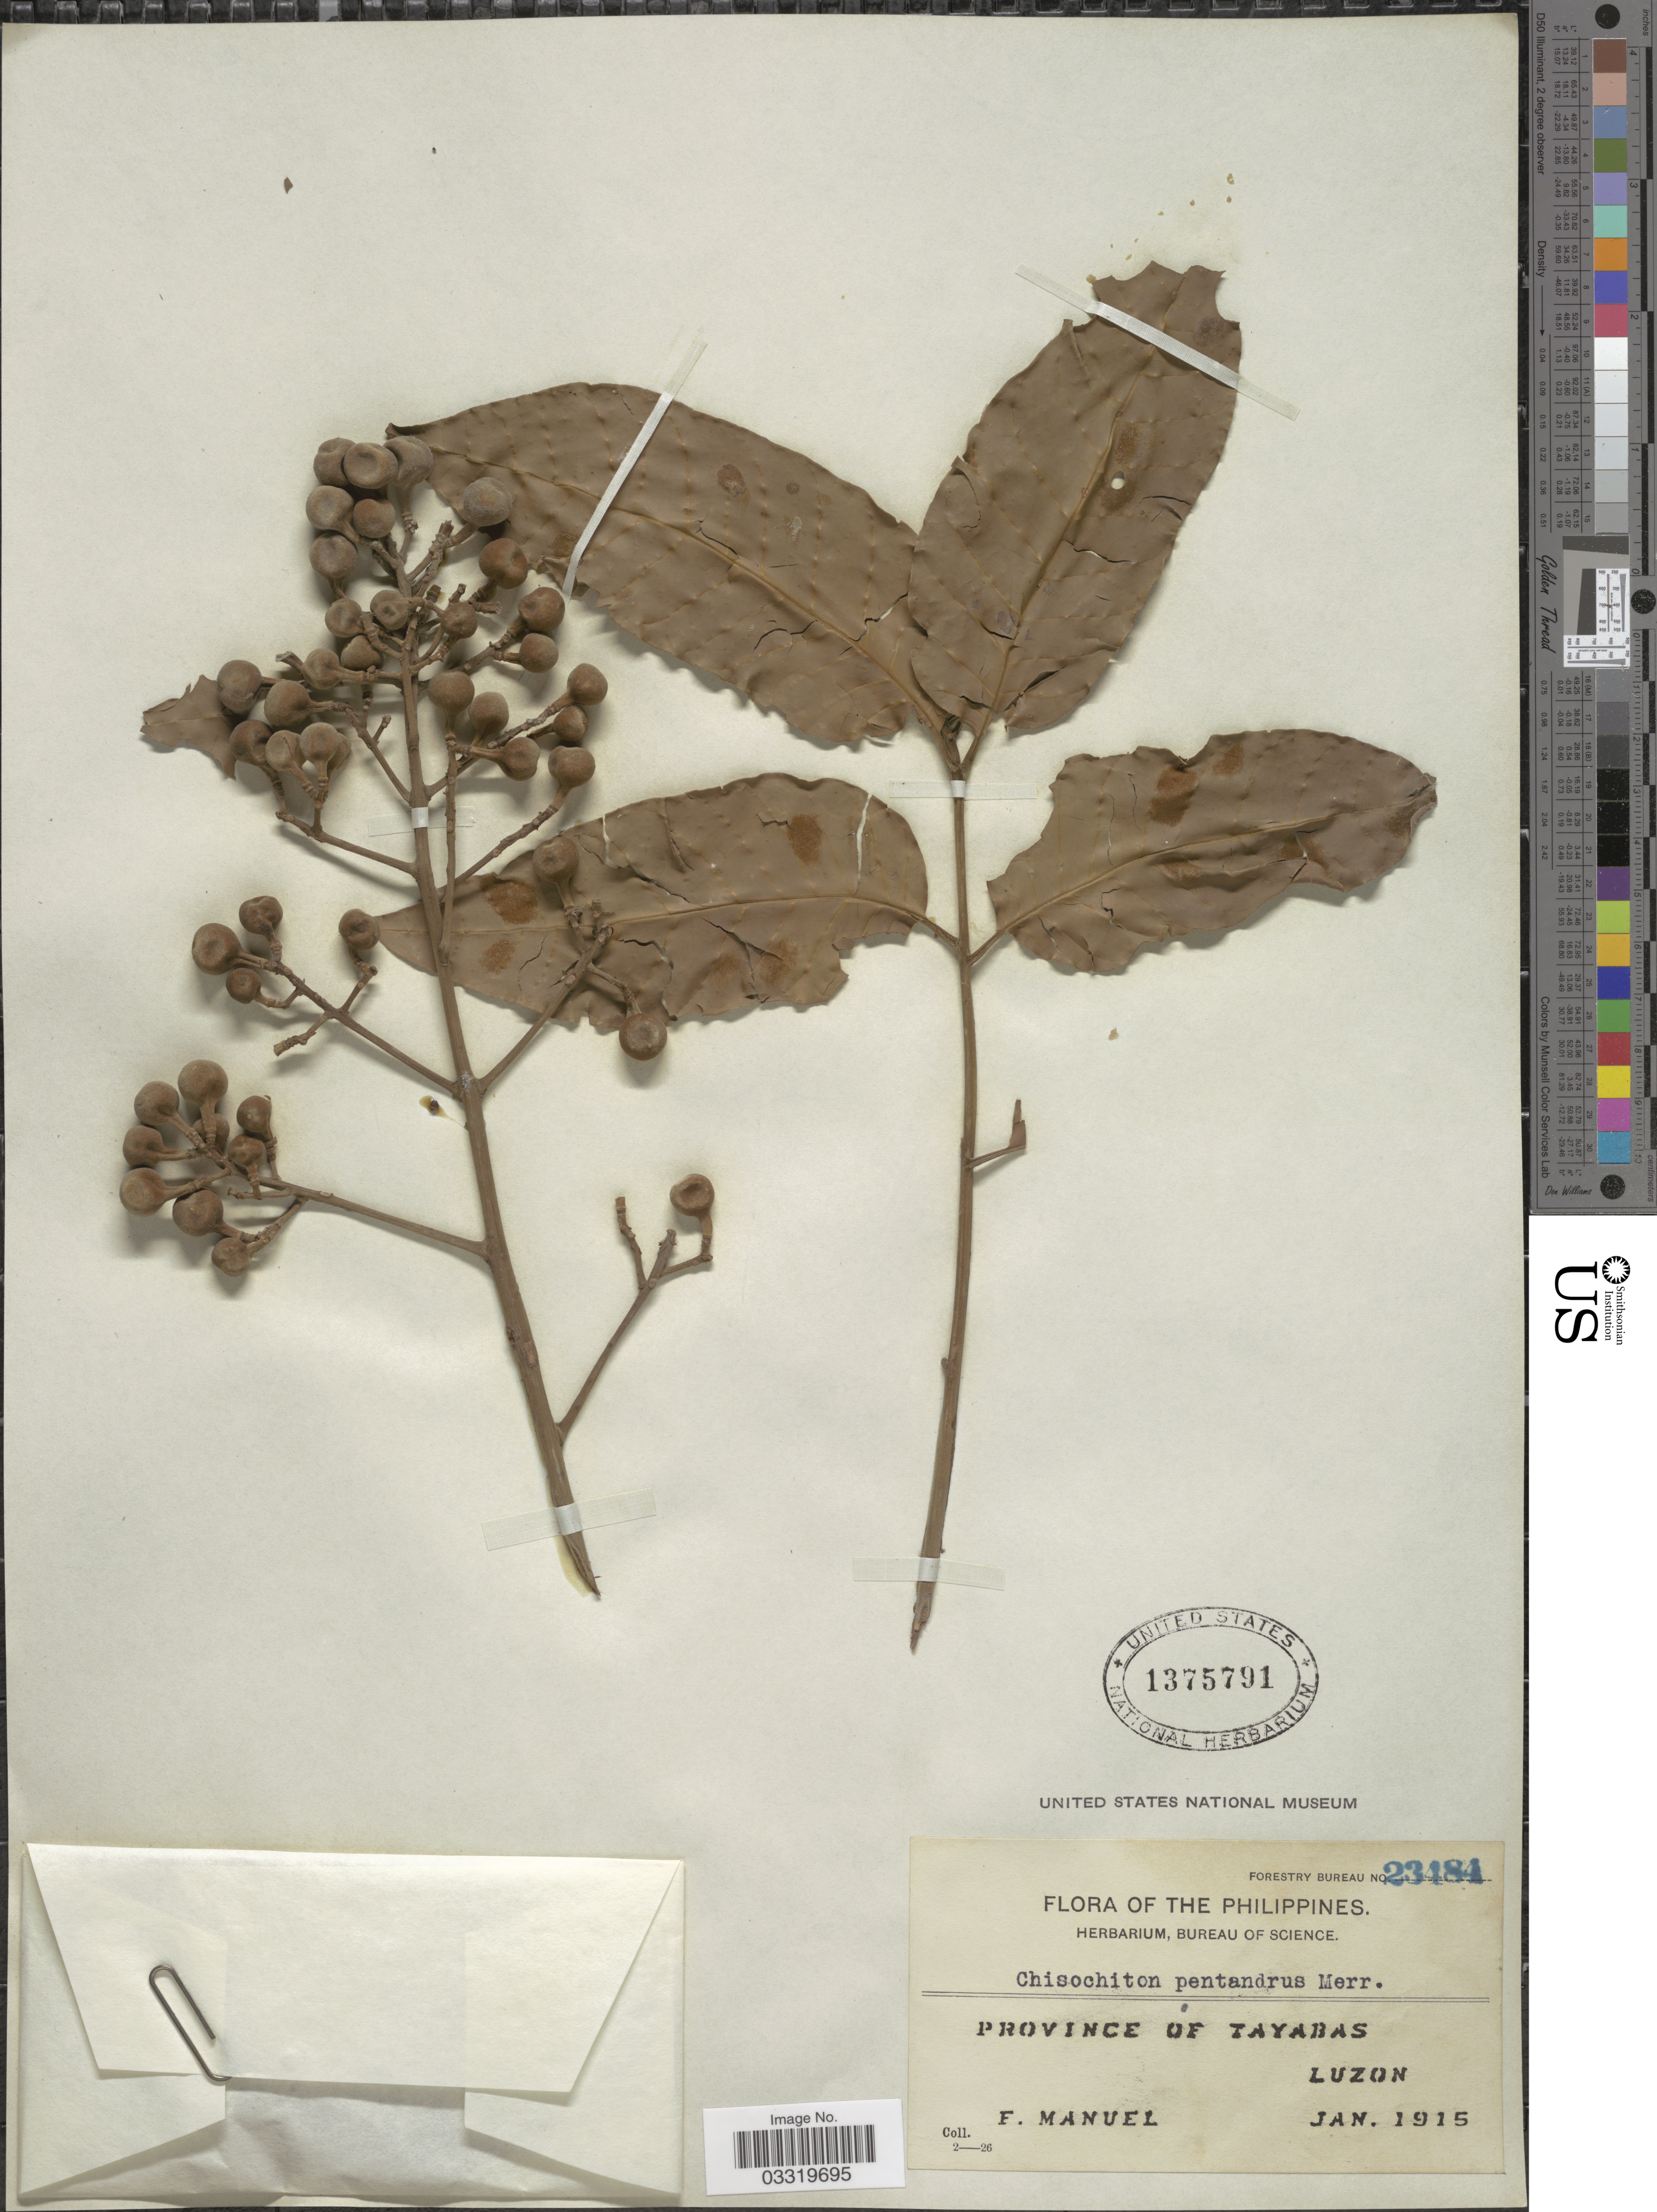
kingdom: Plantae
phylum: Tracheophyta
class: Magnoliopsida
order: Sapindales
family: Meliaceae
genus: Chisocheton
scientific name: Chisocheton pentandrus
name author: (Blanco) Merr.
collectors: F. Manuel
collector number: Forestry Bureau 23484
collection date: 1915-01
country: Philippines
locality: Province of Tayabas. Luzon.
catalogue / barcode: US 1375791